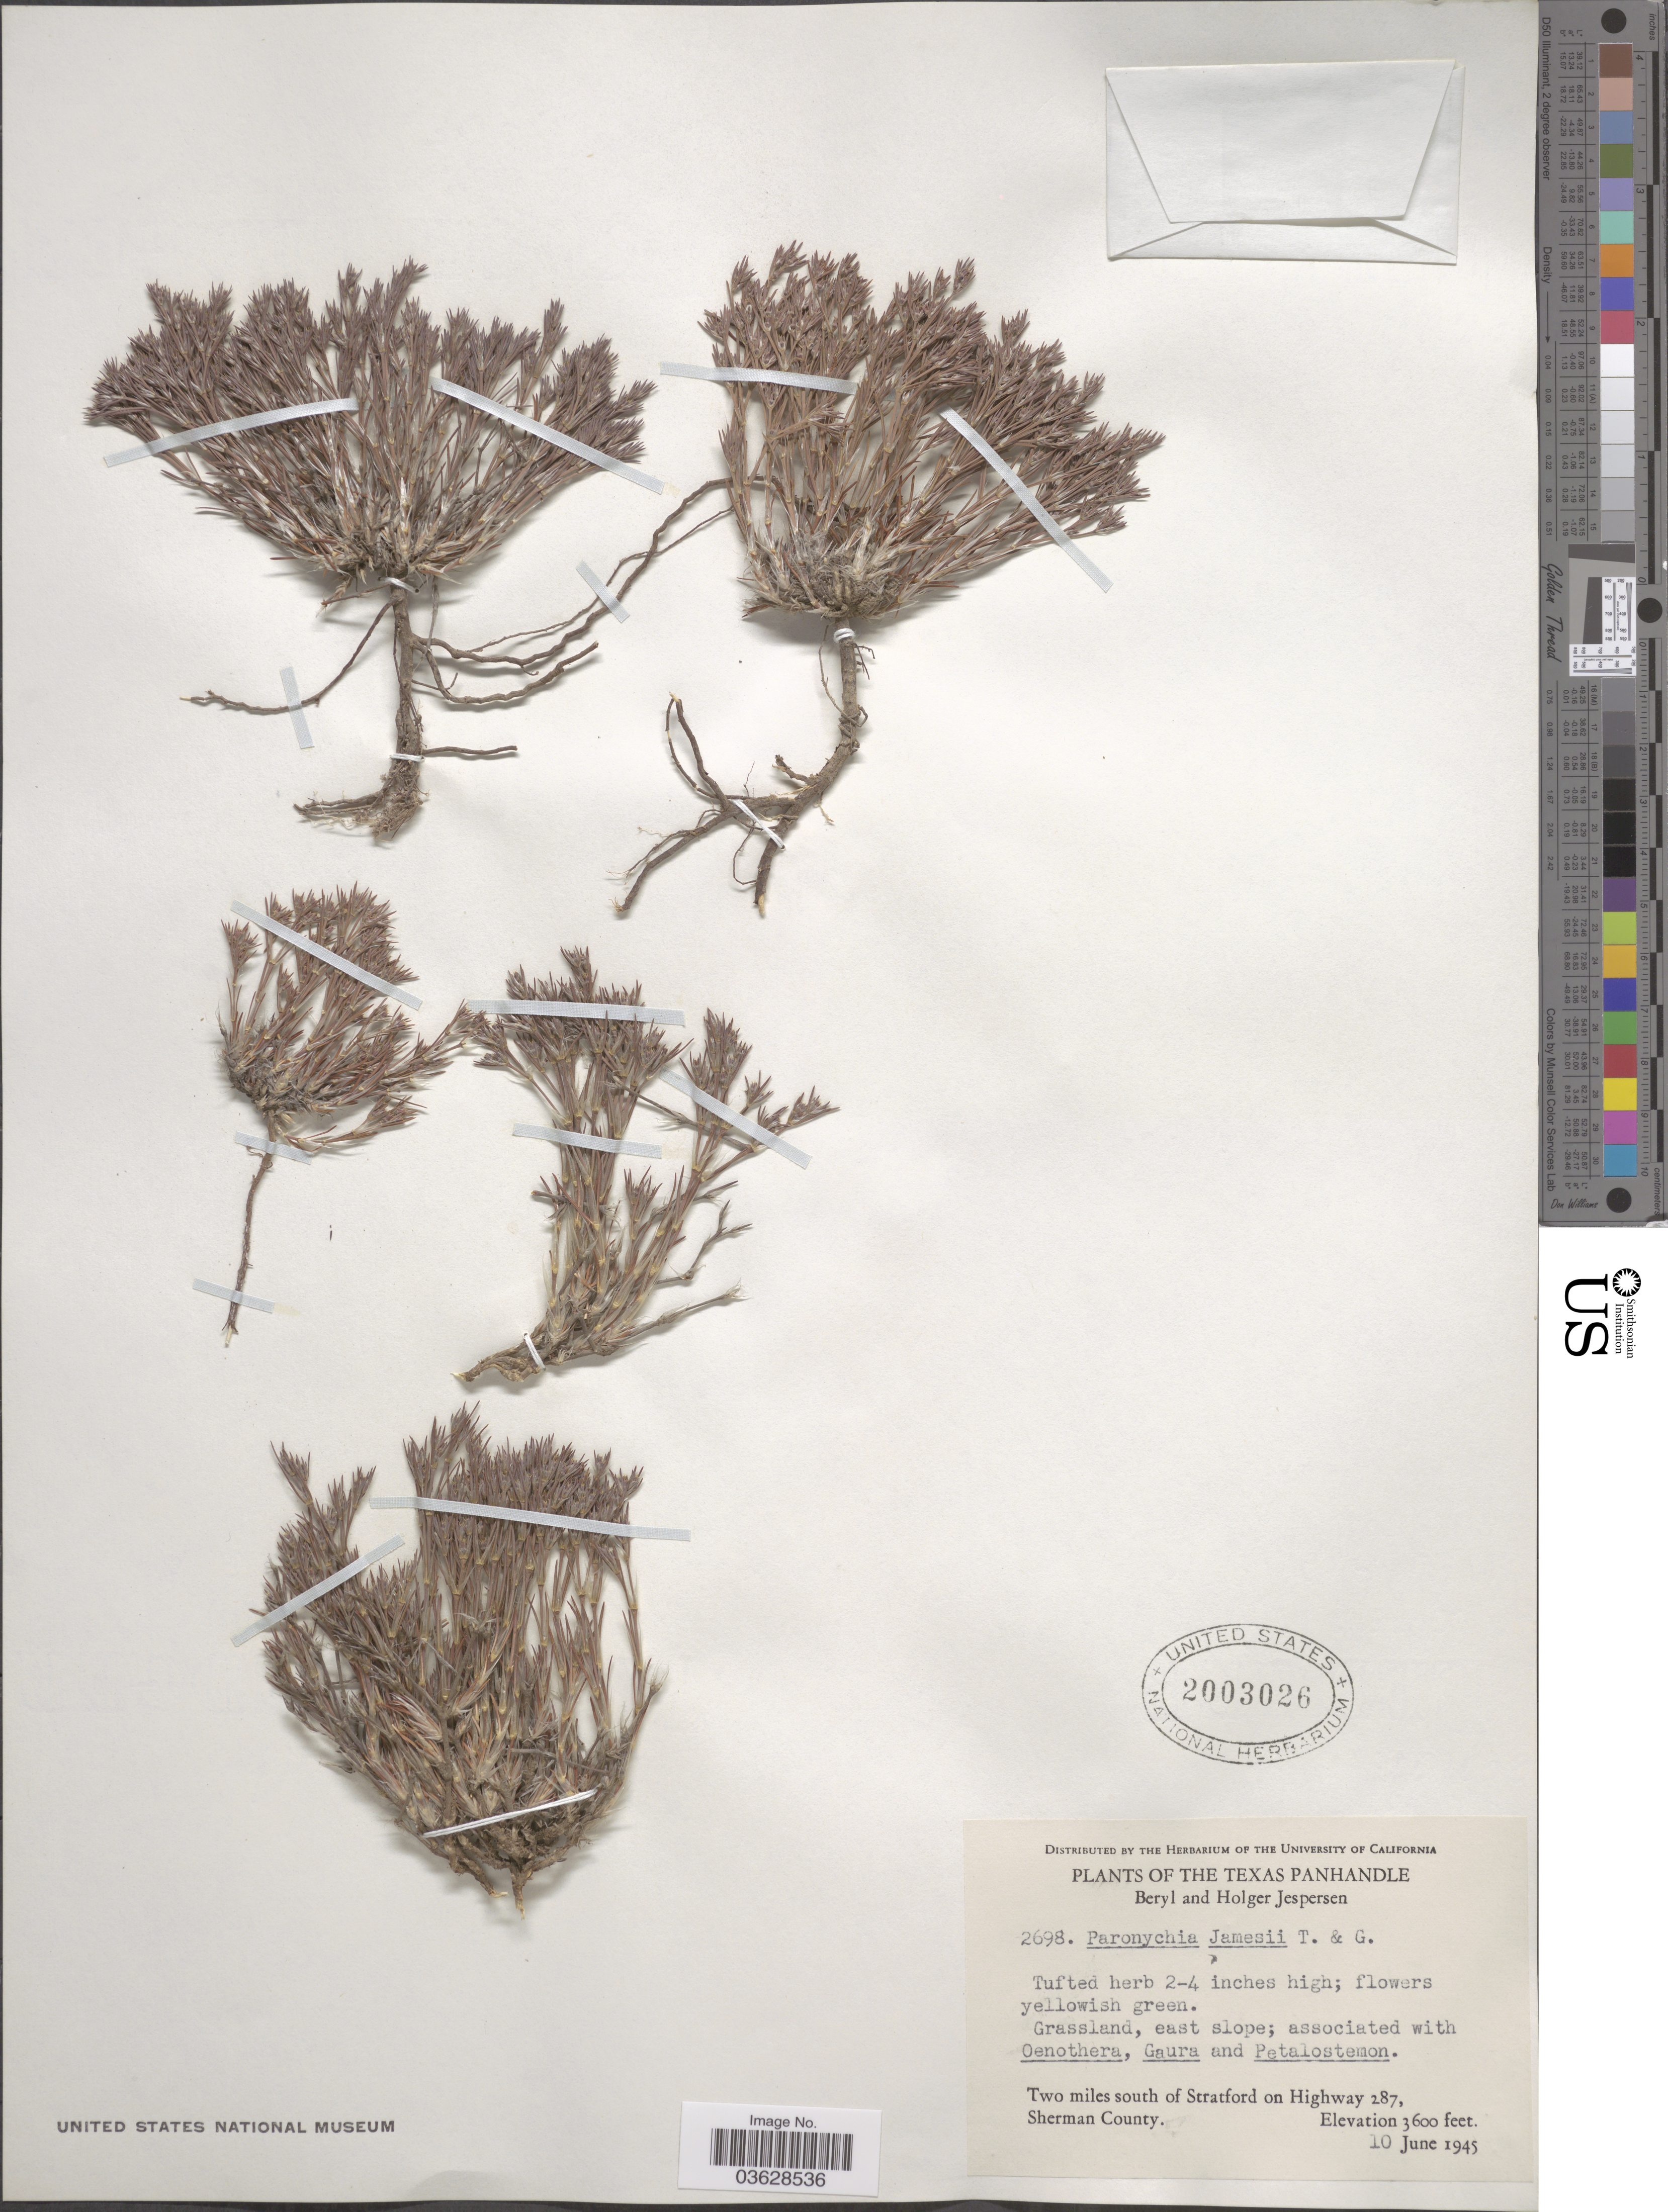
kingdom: Plantae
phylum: Tracheophyta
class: Magnoliopsida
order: Caryophyllales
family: Caryophyllaceae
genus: Paronychia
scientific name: Paronychia jamesii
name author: Torr. & A. Gray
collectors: B. Jespersen & H. Jespersen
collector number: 2698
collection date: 1945-06-10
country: United States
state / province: Texas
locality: The Texas Panhandle. Grassland, east slope. Two miles south of Stratford on Highway 287, Sherman County.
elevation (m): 1097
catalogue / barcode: US 2003026